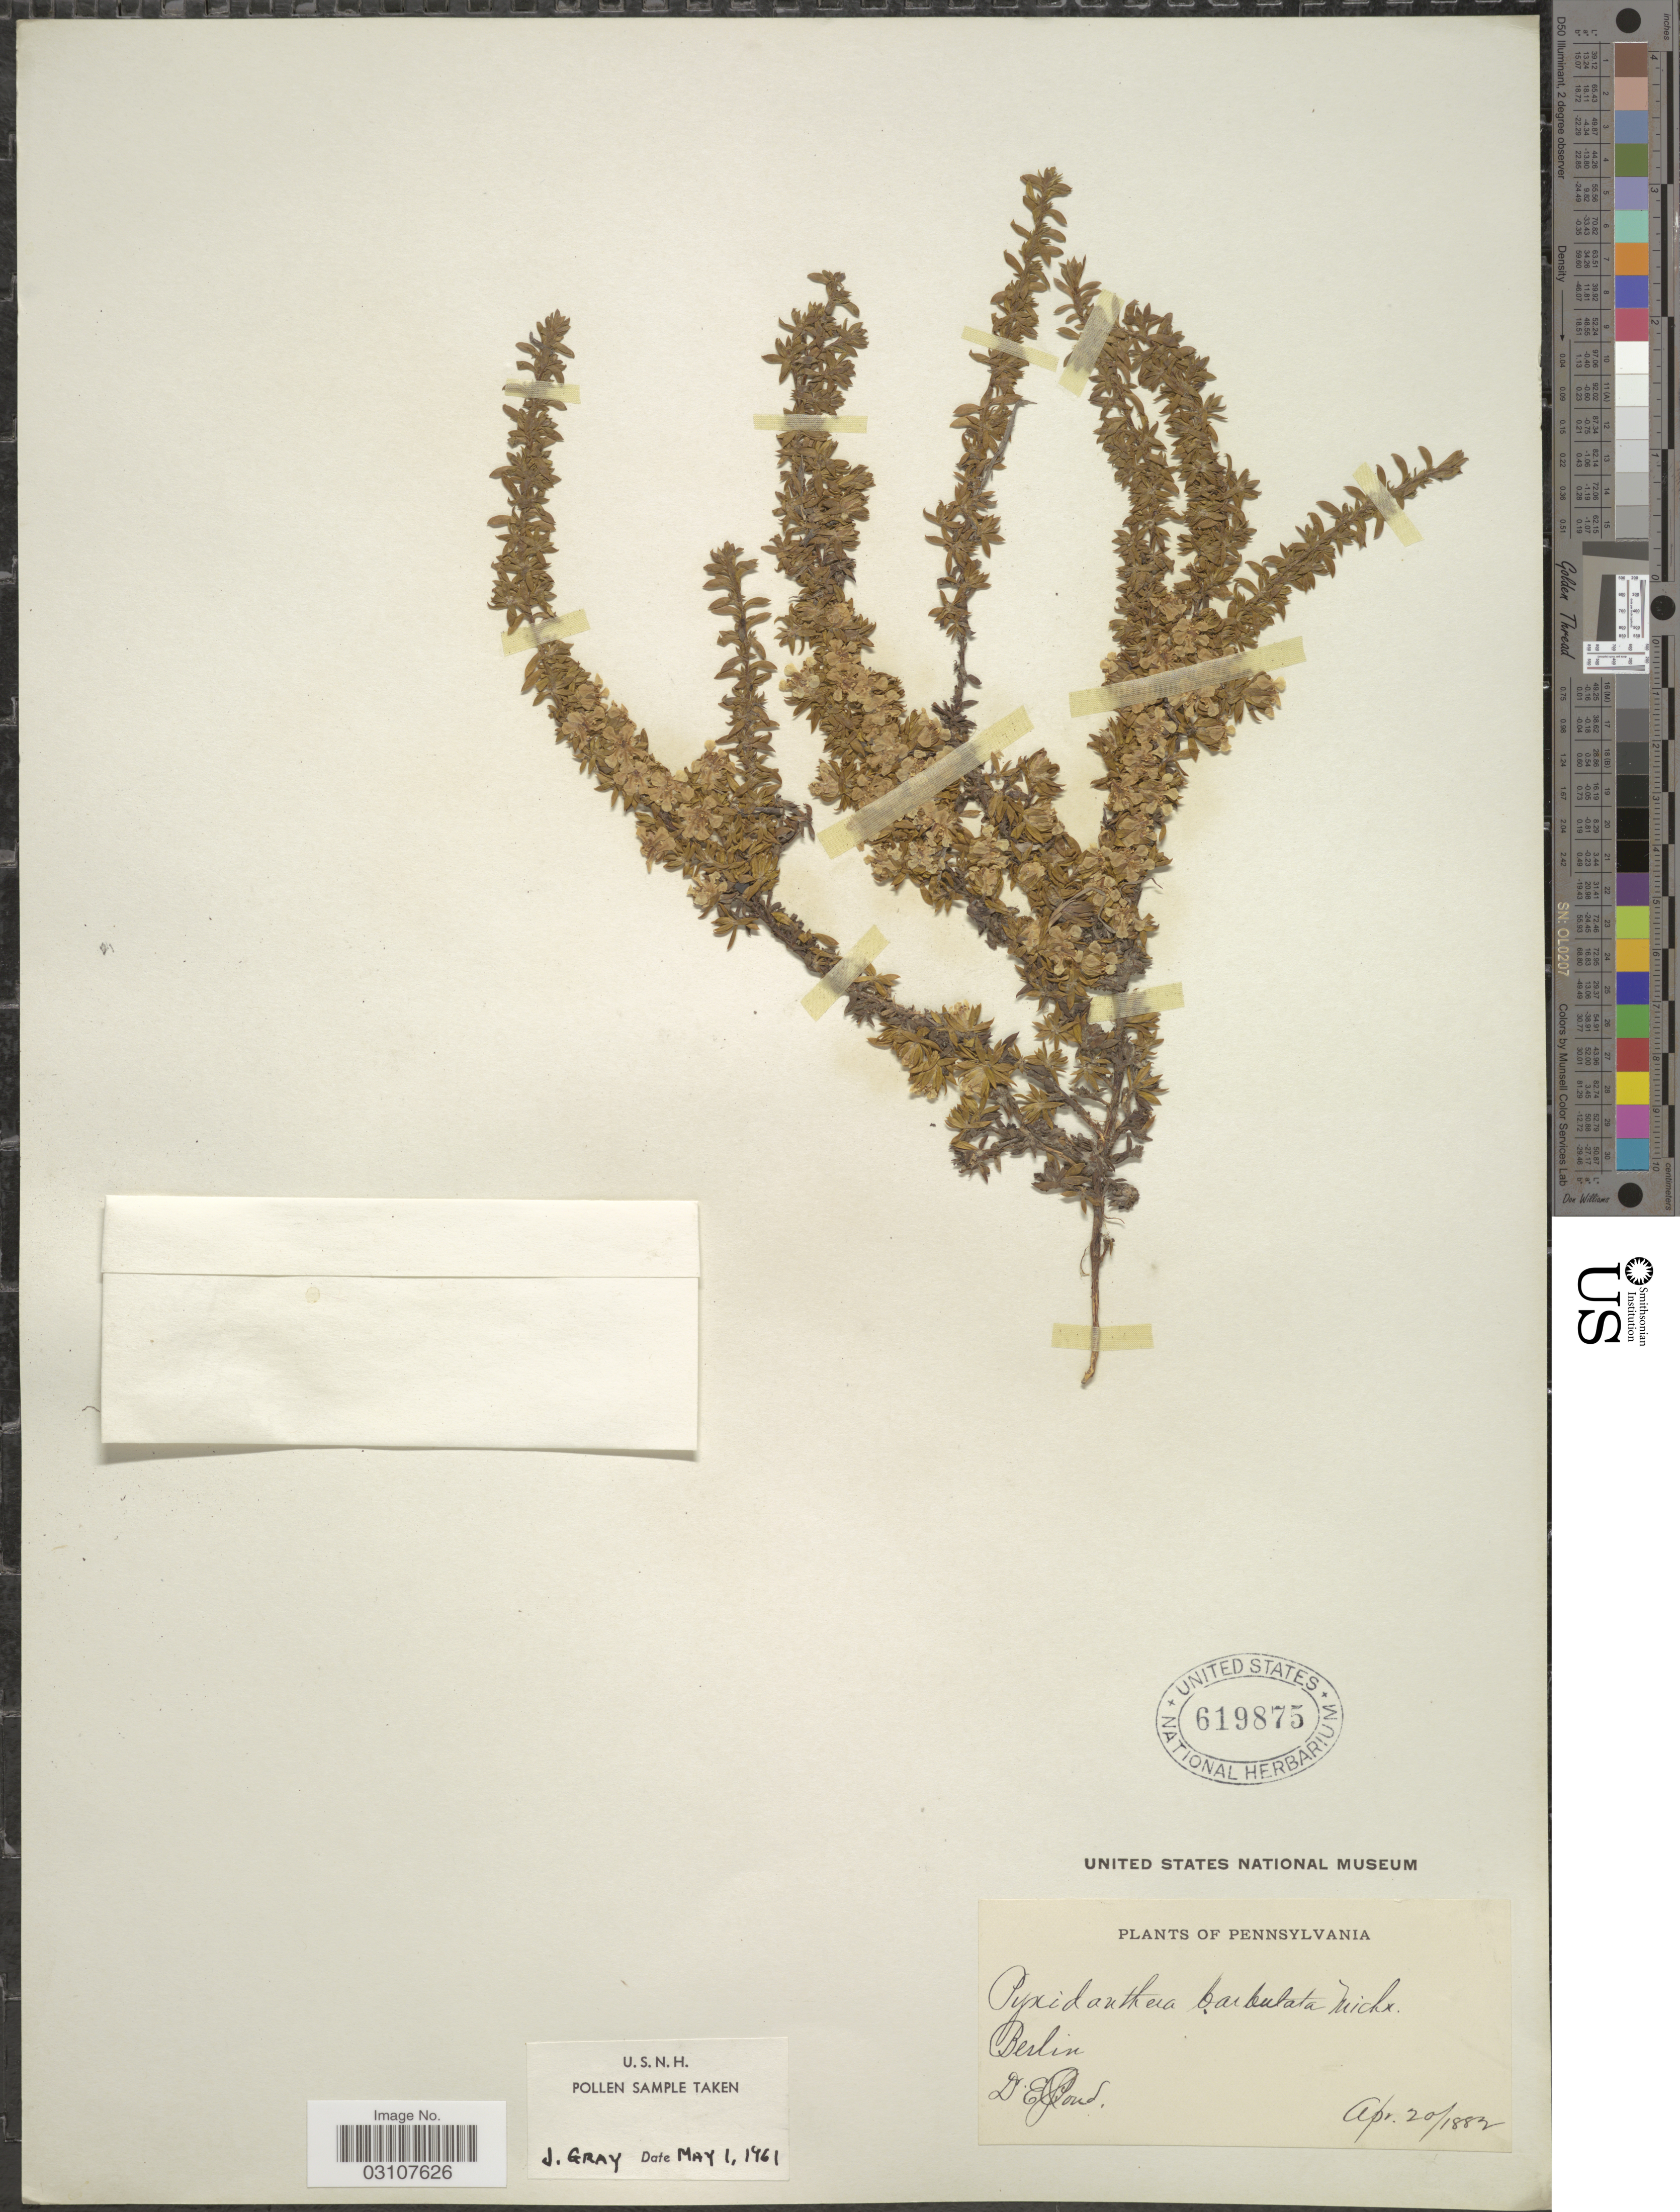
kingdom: Plantae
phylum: Tracheophyta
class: Magnoliopsida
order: Ericales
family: Diapensiaceae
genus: Pyxidanthera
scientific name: Pyxidanthera barbulata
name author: Michx.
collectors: D. Pond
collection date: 1882-04-20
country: United States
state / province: Pennsylvania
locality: Berlin.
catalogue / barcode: US 619875